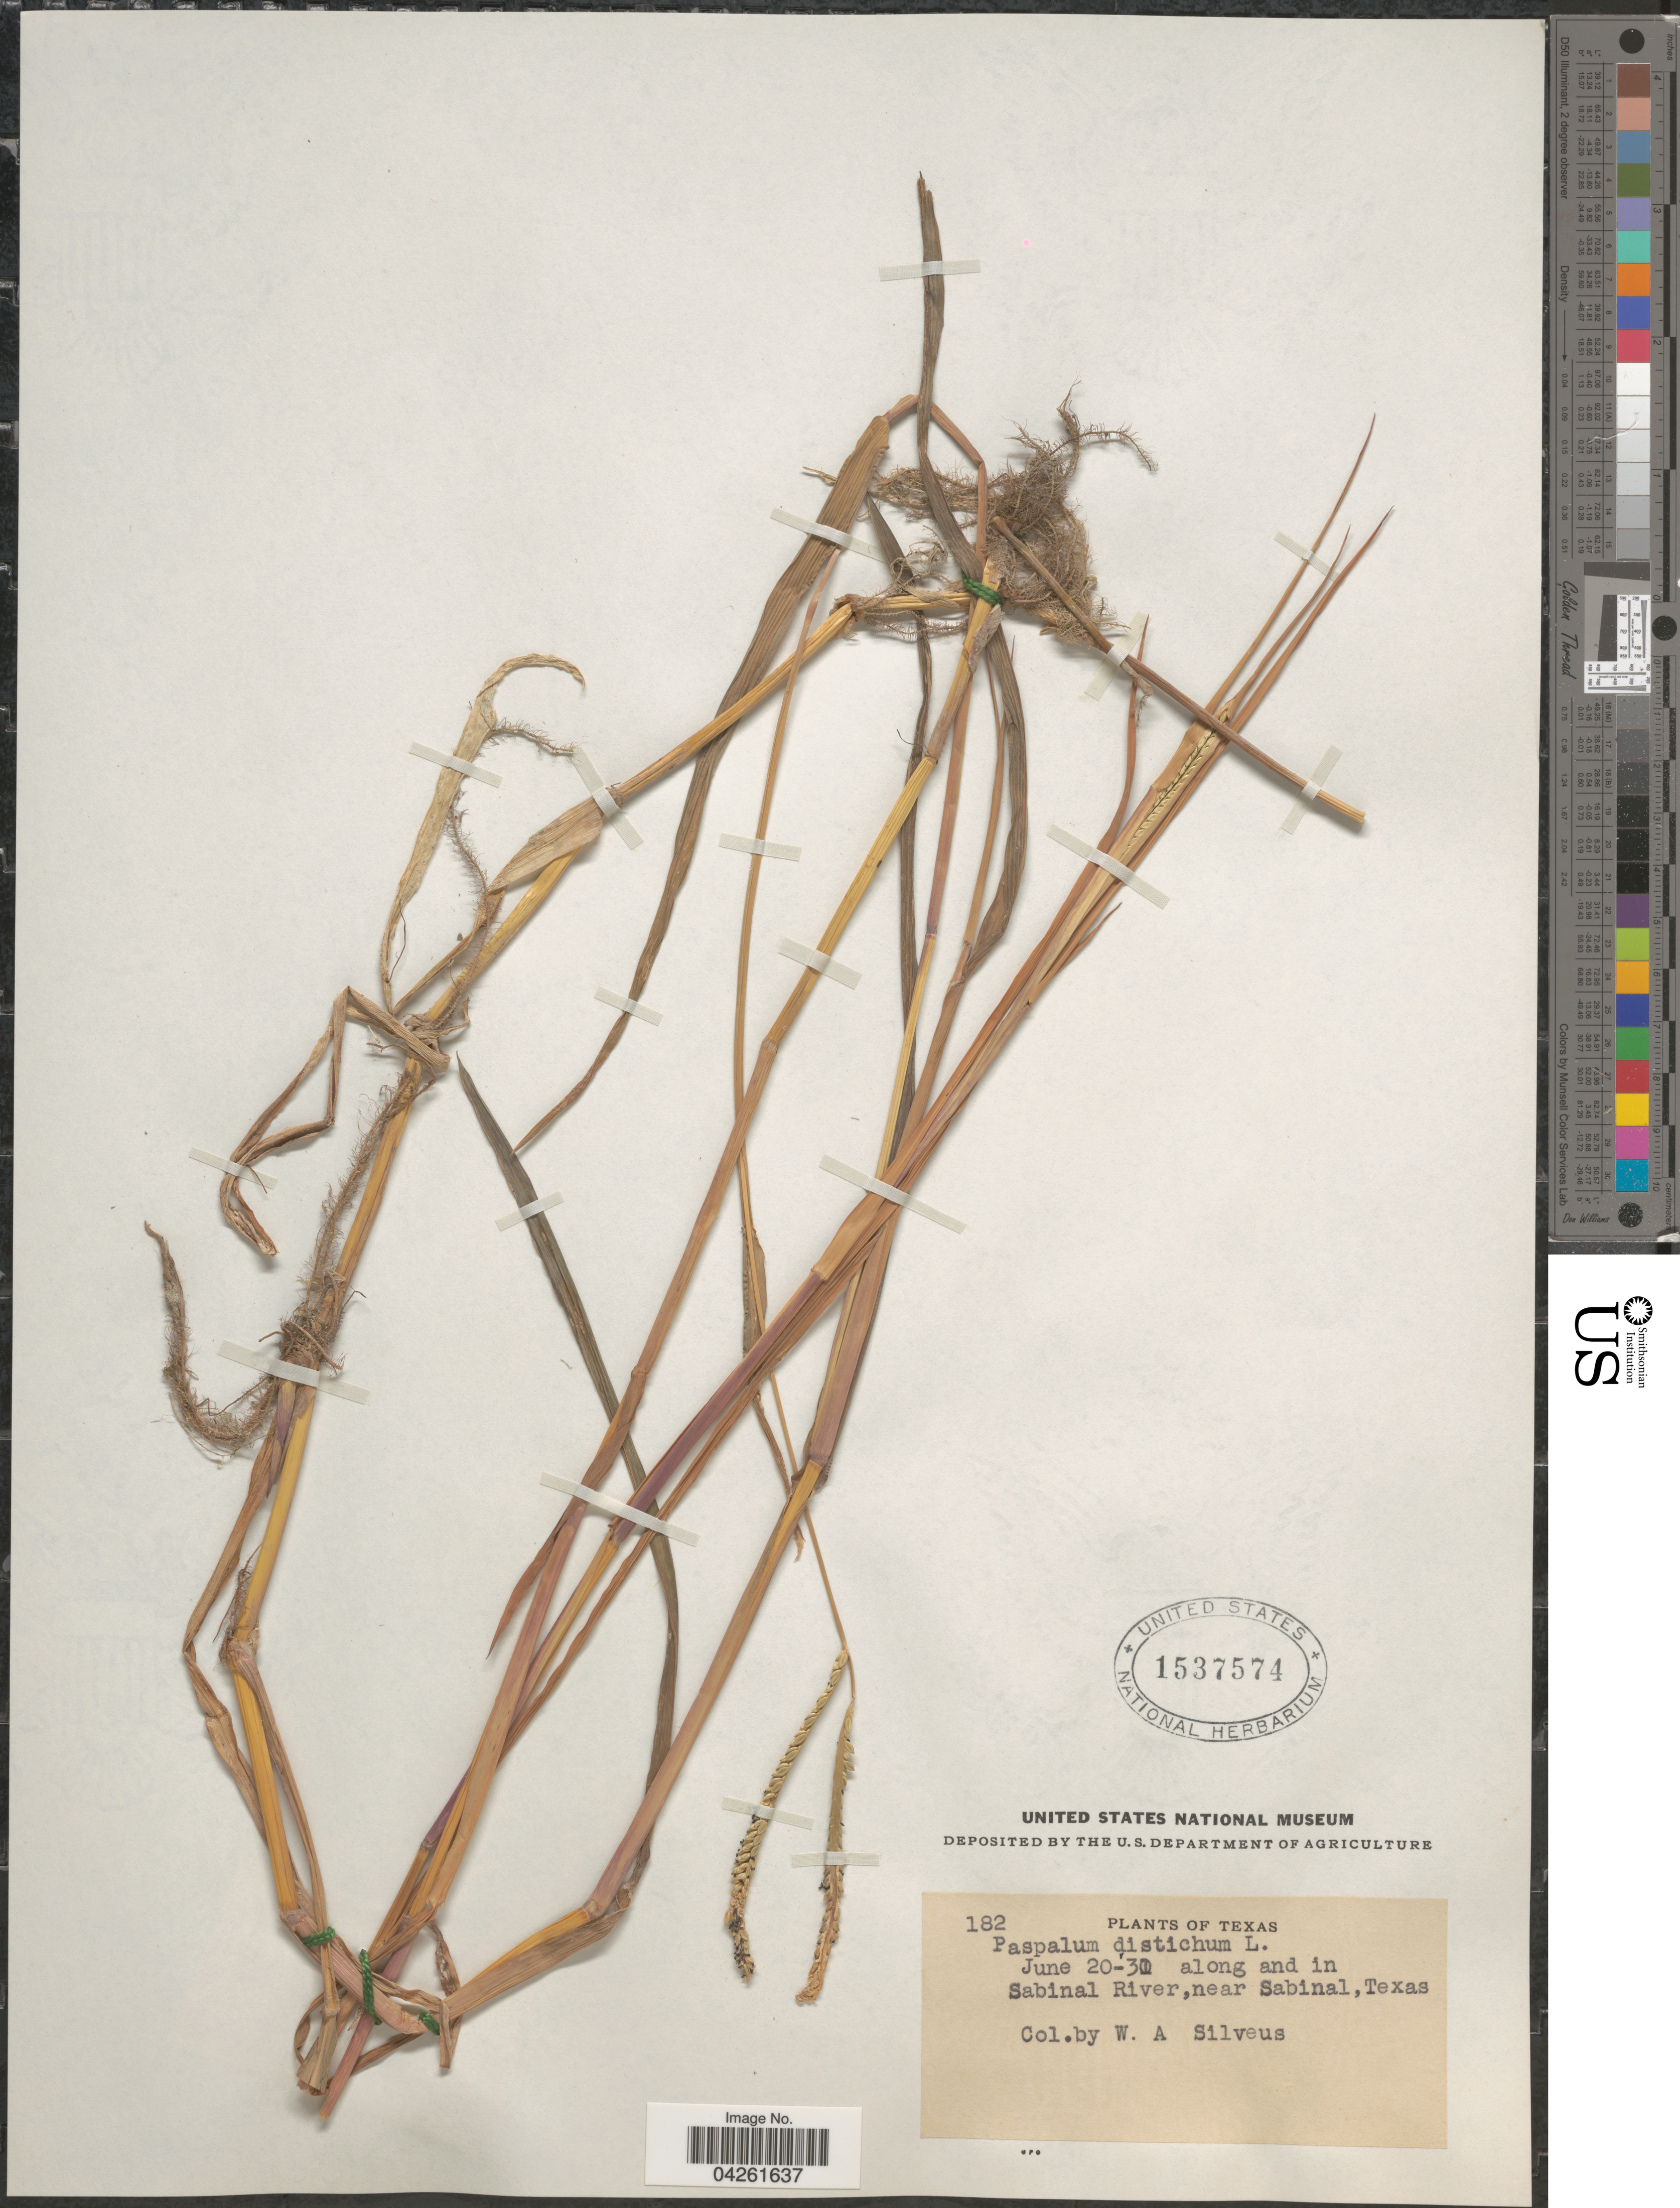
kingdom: Plantae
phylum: Tracheophyta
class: Liliopsida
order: Poales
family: Poaceae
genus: Paspalum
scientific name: Paspalum distichum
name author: L.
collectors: W. Silveus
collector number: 182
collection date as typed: Transcribed d/m/y: 20/6/31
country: United States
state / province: Texas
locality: Along and in Sabinal River, near Sabinal.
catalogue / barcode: US 1537574